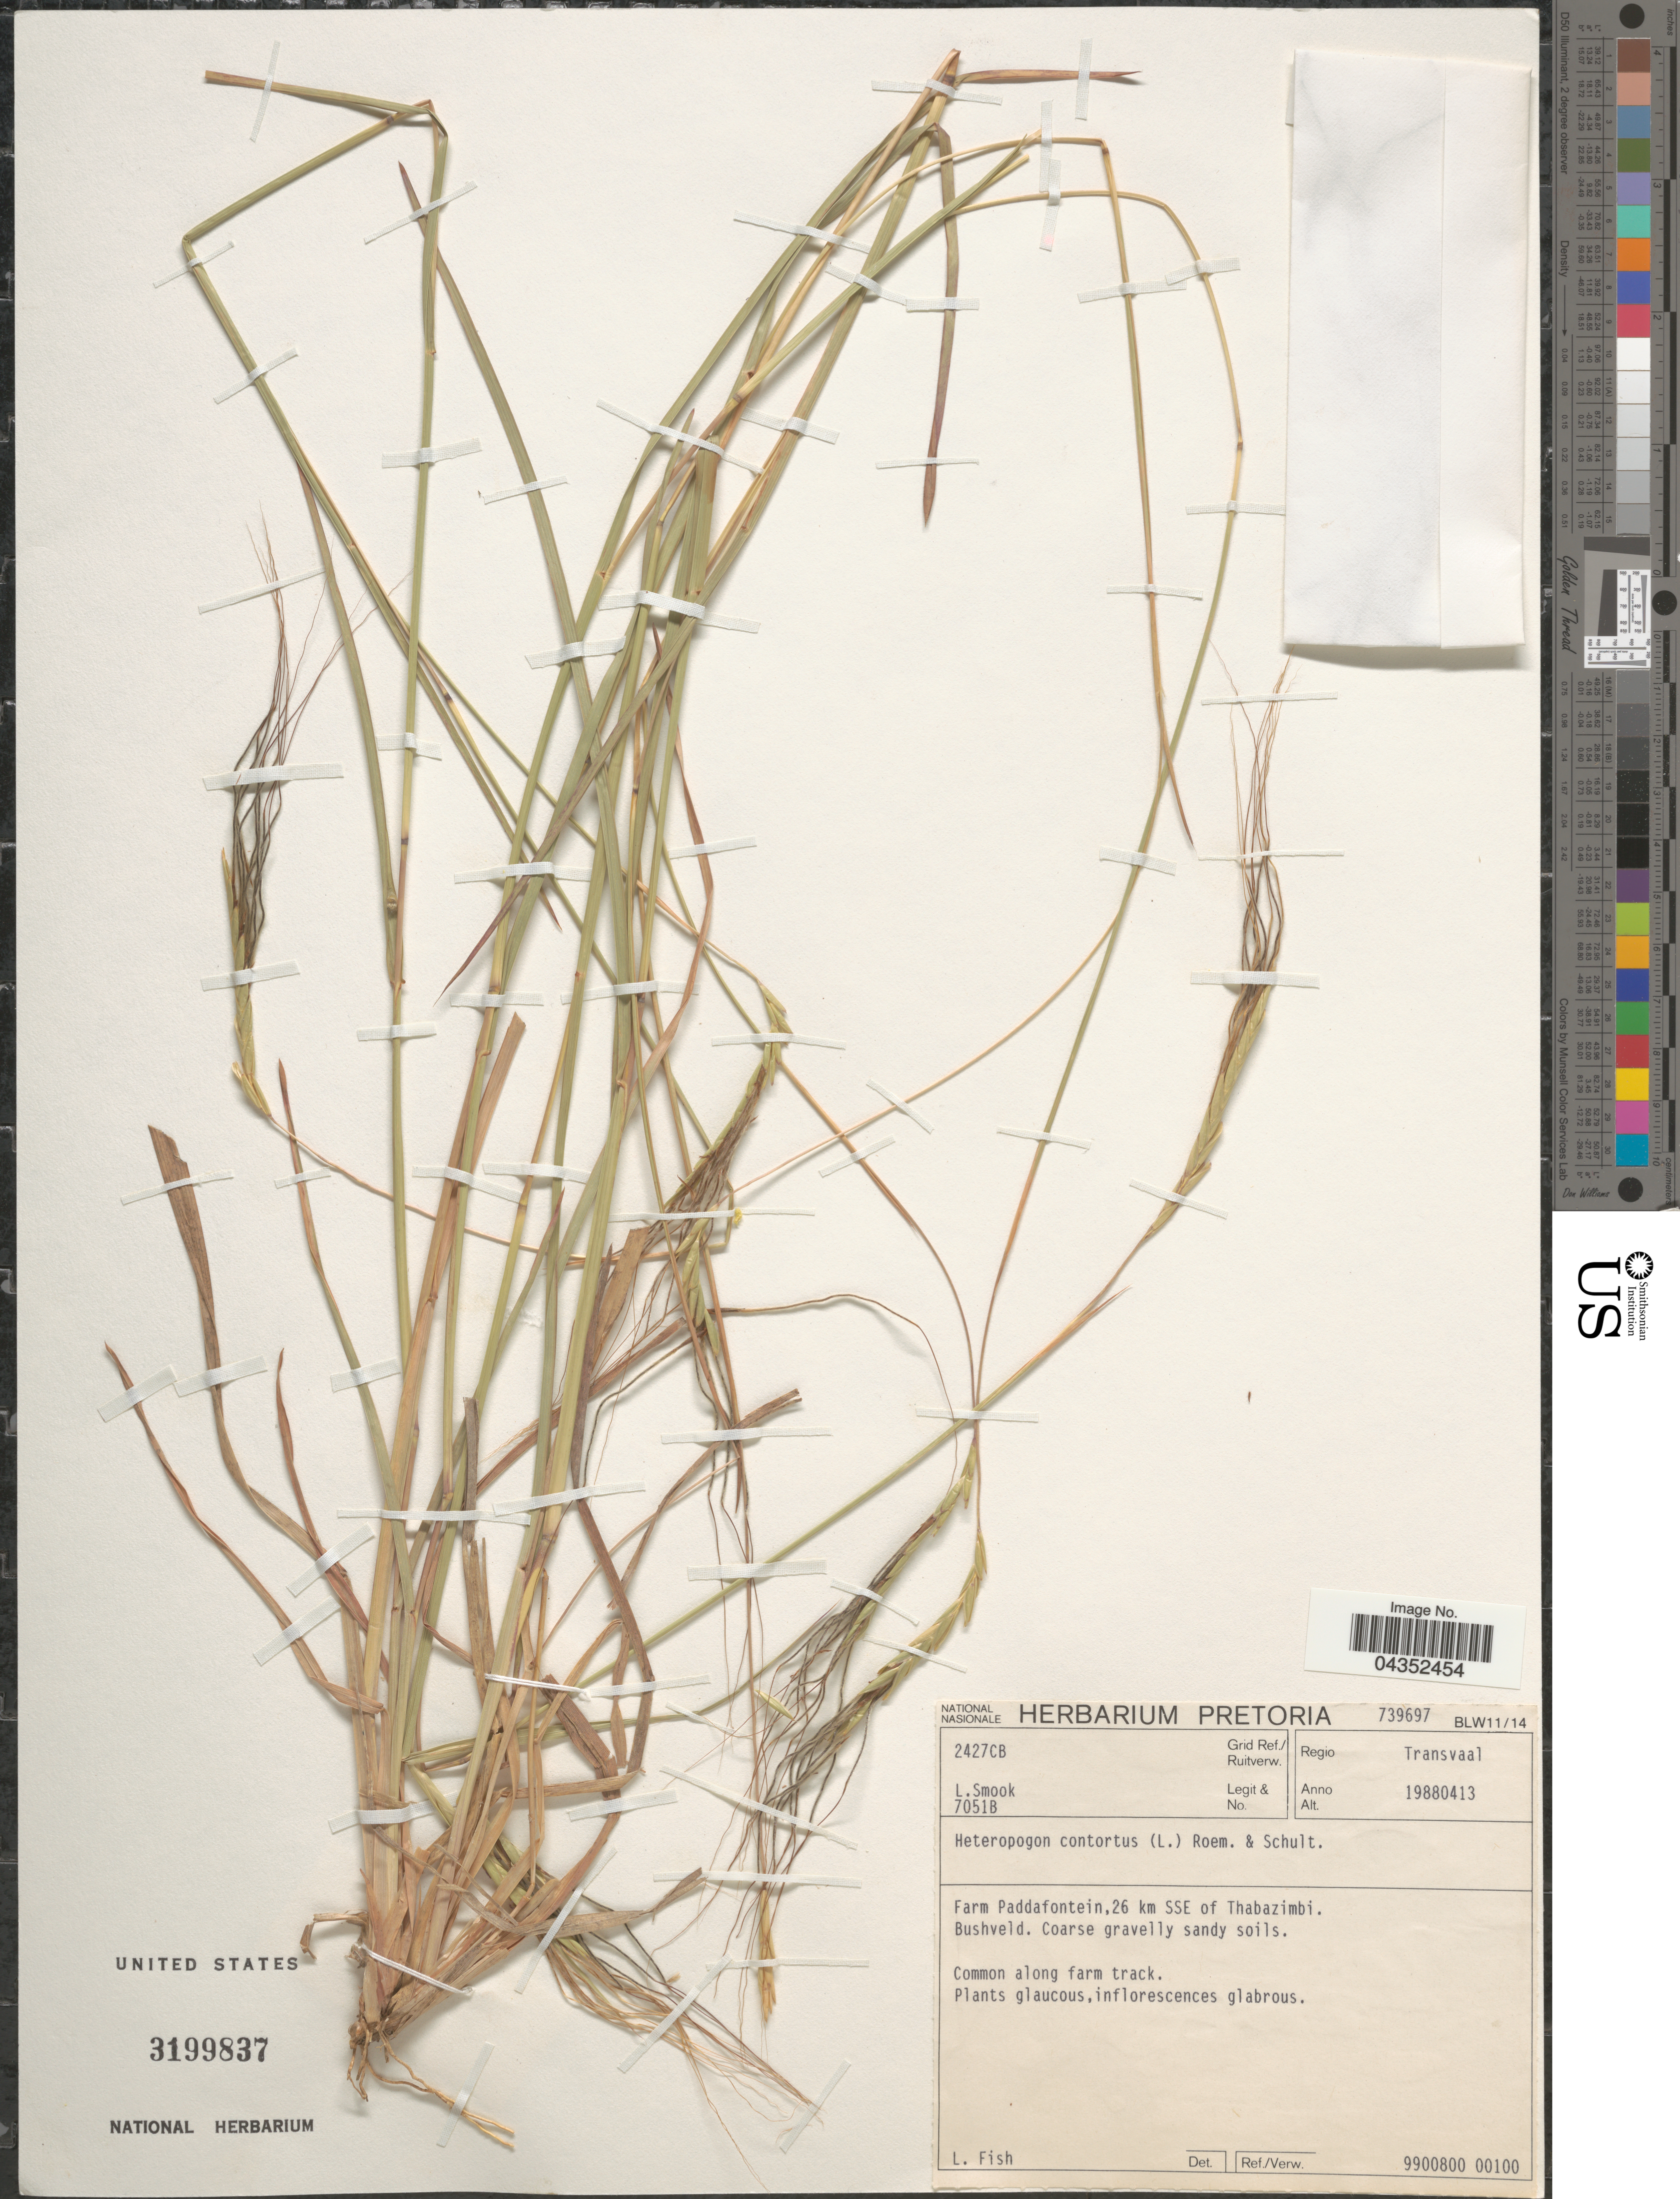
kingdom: Plantae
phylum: Tracheophyta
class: Liliopsida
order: Poales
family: Poaceae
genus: Heteropogon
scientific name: Heteropogon contortus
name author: (L.) P. Beauv. ex Roem. & Schult.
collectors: L. Smook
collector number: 7051B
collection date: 1988-04-13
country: South Africa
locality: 2427CB Grid Ref./Ruitverw. Regio Transvaal. Farm Paddafontein, 26 km SSE of Thabazimbi. Bushveld.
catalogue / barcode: US 3199837